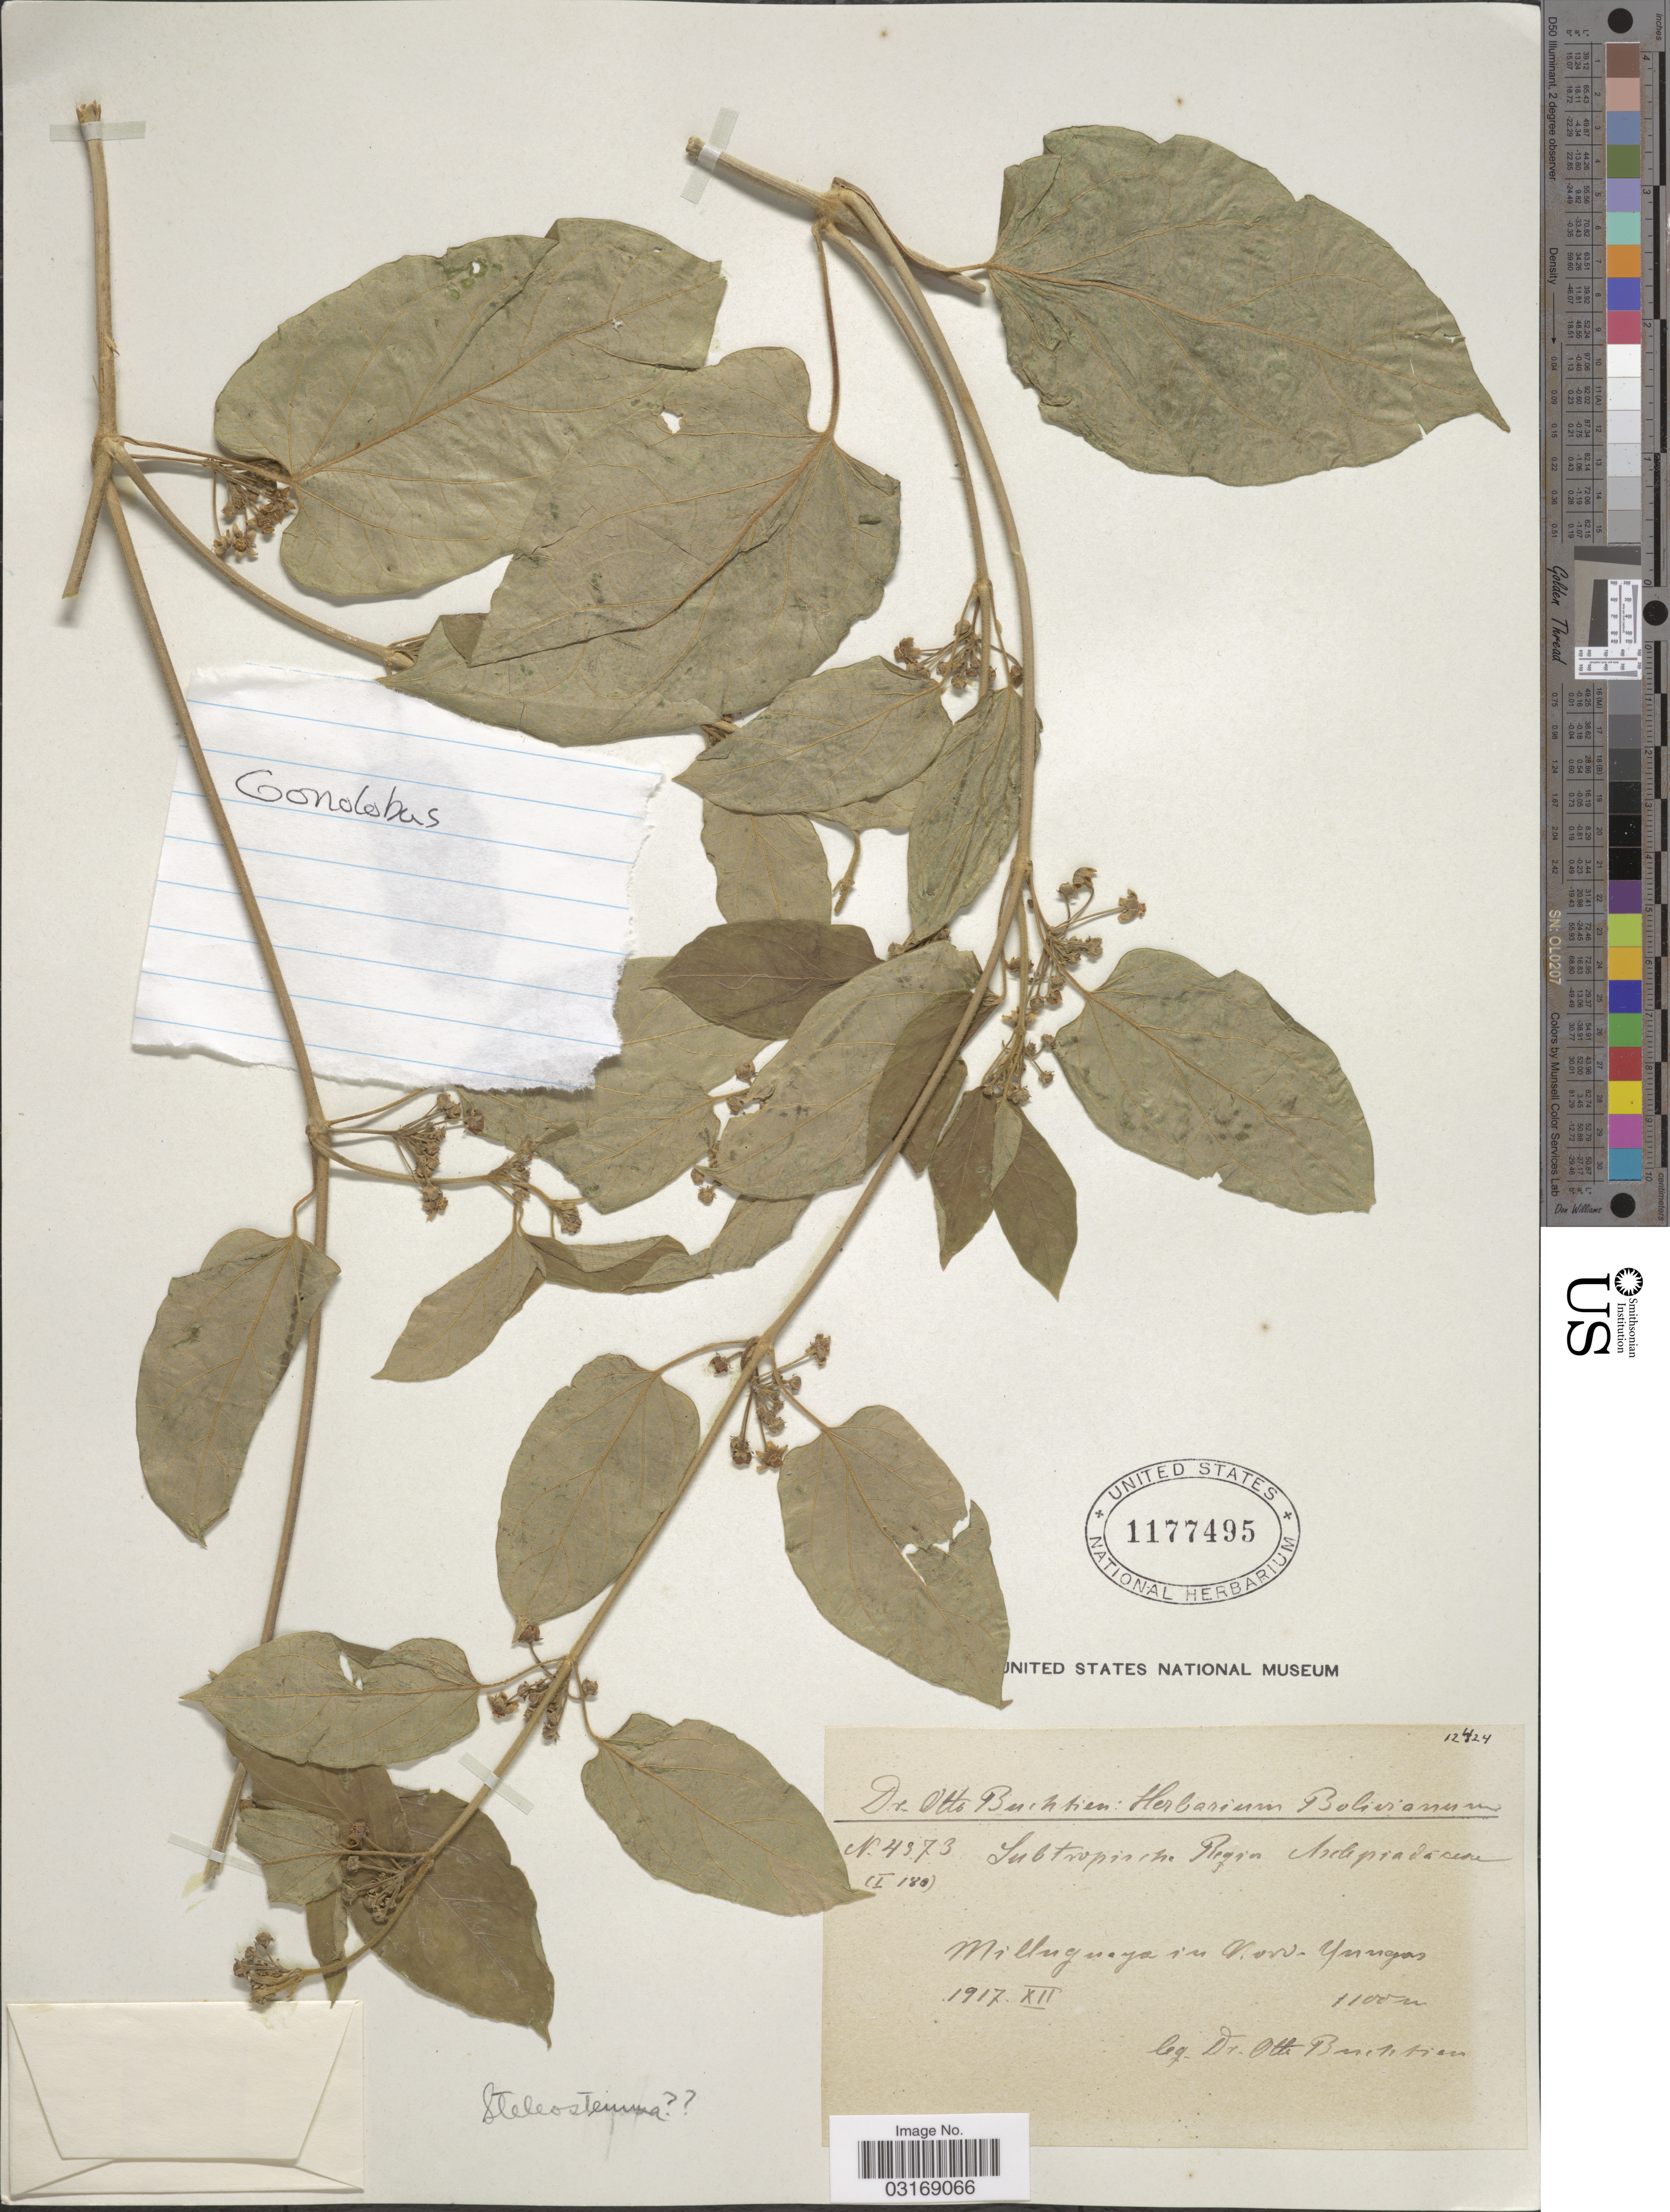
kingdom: Plantae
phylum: Tracheophyta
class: Magnoliopsida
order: Gentianales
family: Apocynaceae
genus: Gonolobus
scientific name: Gonolobus sp.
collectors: O. Buchtien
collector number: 4373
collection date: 1917-12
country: Bolivia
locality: Milluguaya in Nord-Yungas.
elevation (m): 1100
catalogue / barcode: US 1177495